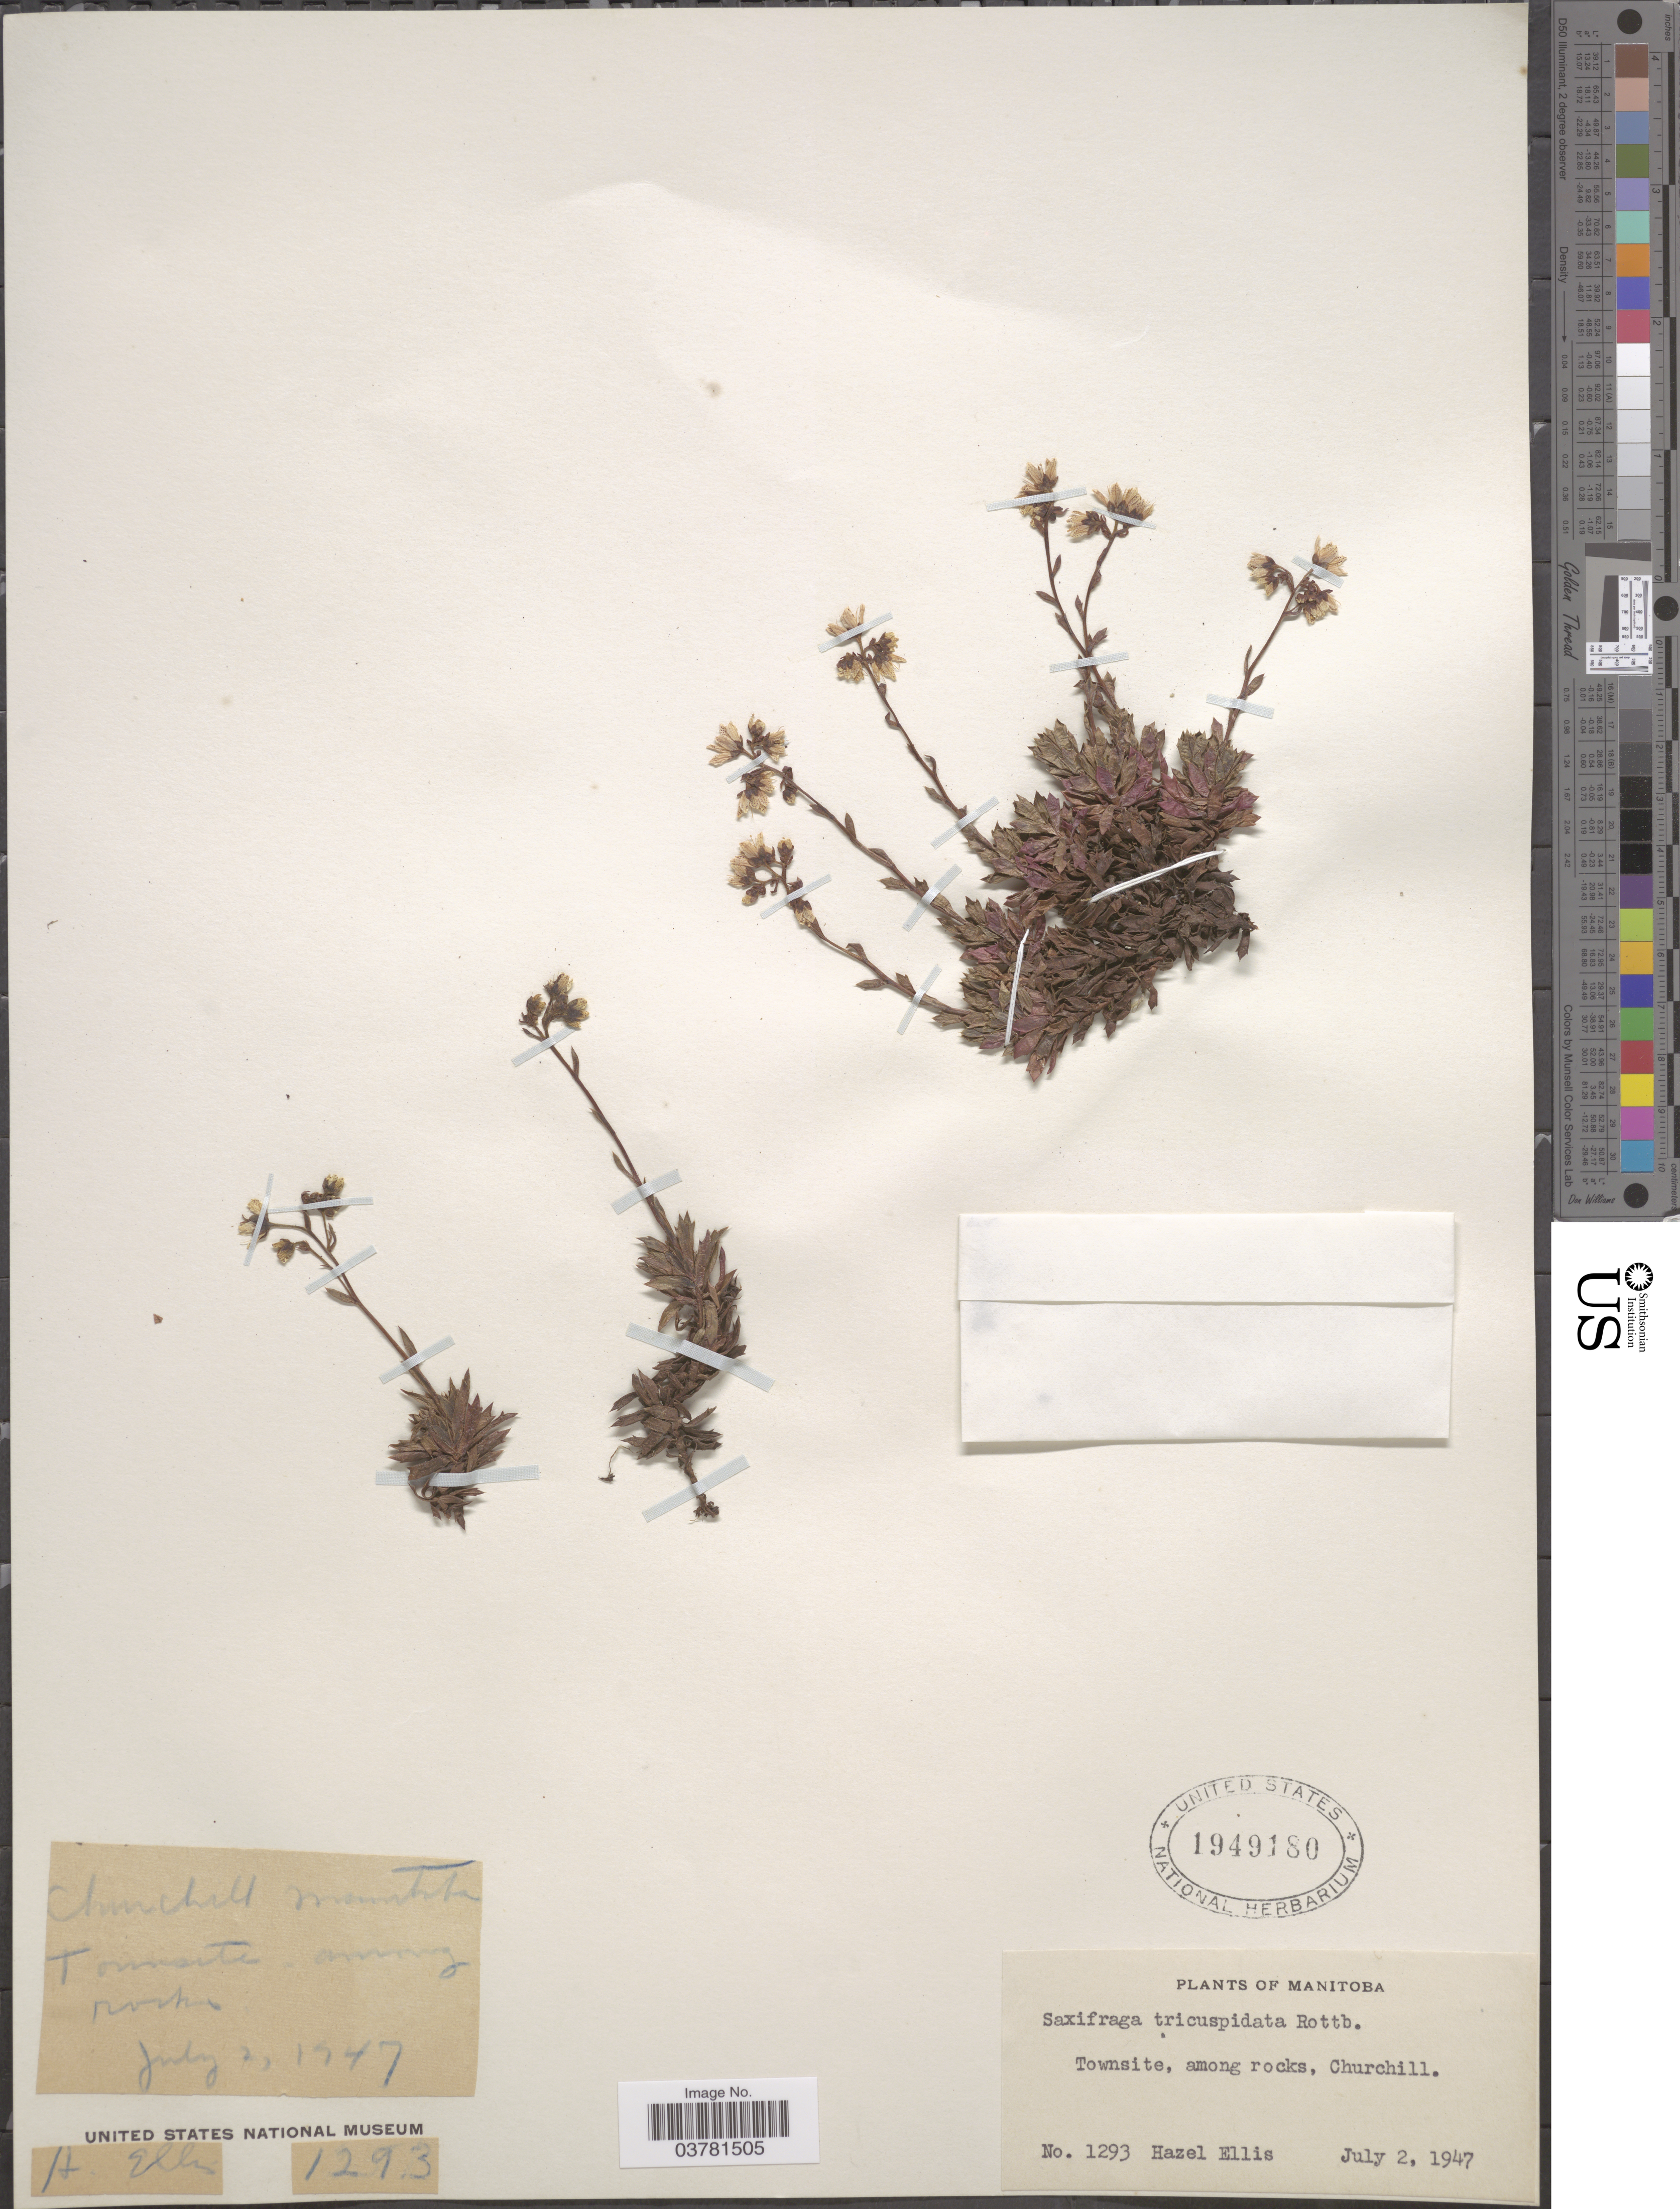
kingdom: Plantae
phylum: Tracheophyta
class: Magnoliopsida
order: Saxifragales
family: Saxifragaceae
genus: Saxifraga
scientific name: Saxifraga tricuspidata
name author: Rottb.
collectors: H. Ellis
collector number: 1293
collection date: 1947-07-02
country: Canada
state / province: Manitoba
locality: Townsite, among rocks, Churchill.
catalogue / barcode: US 1949180